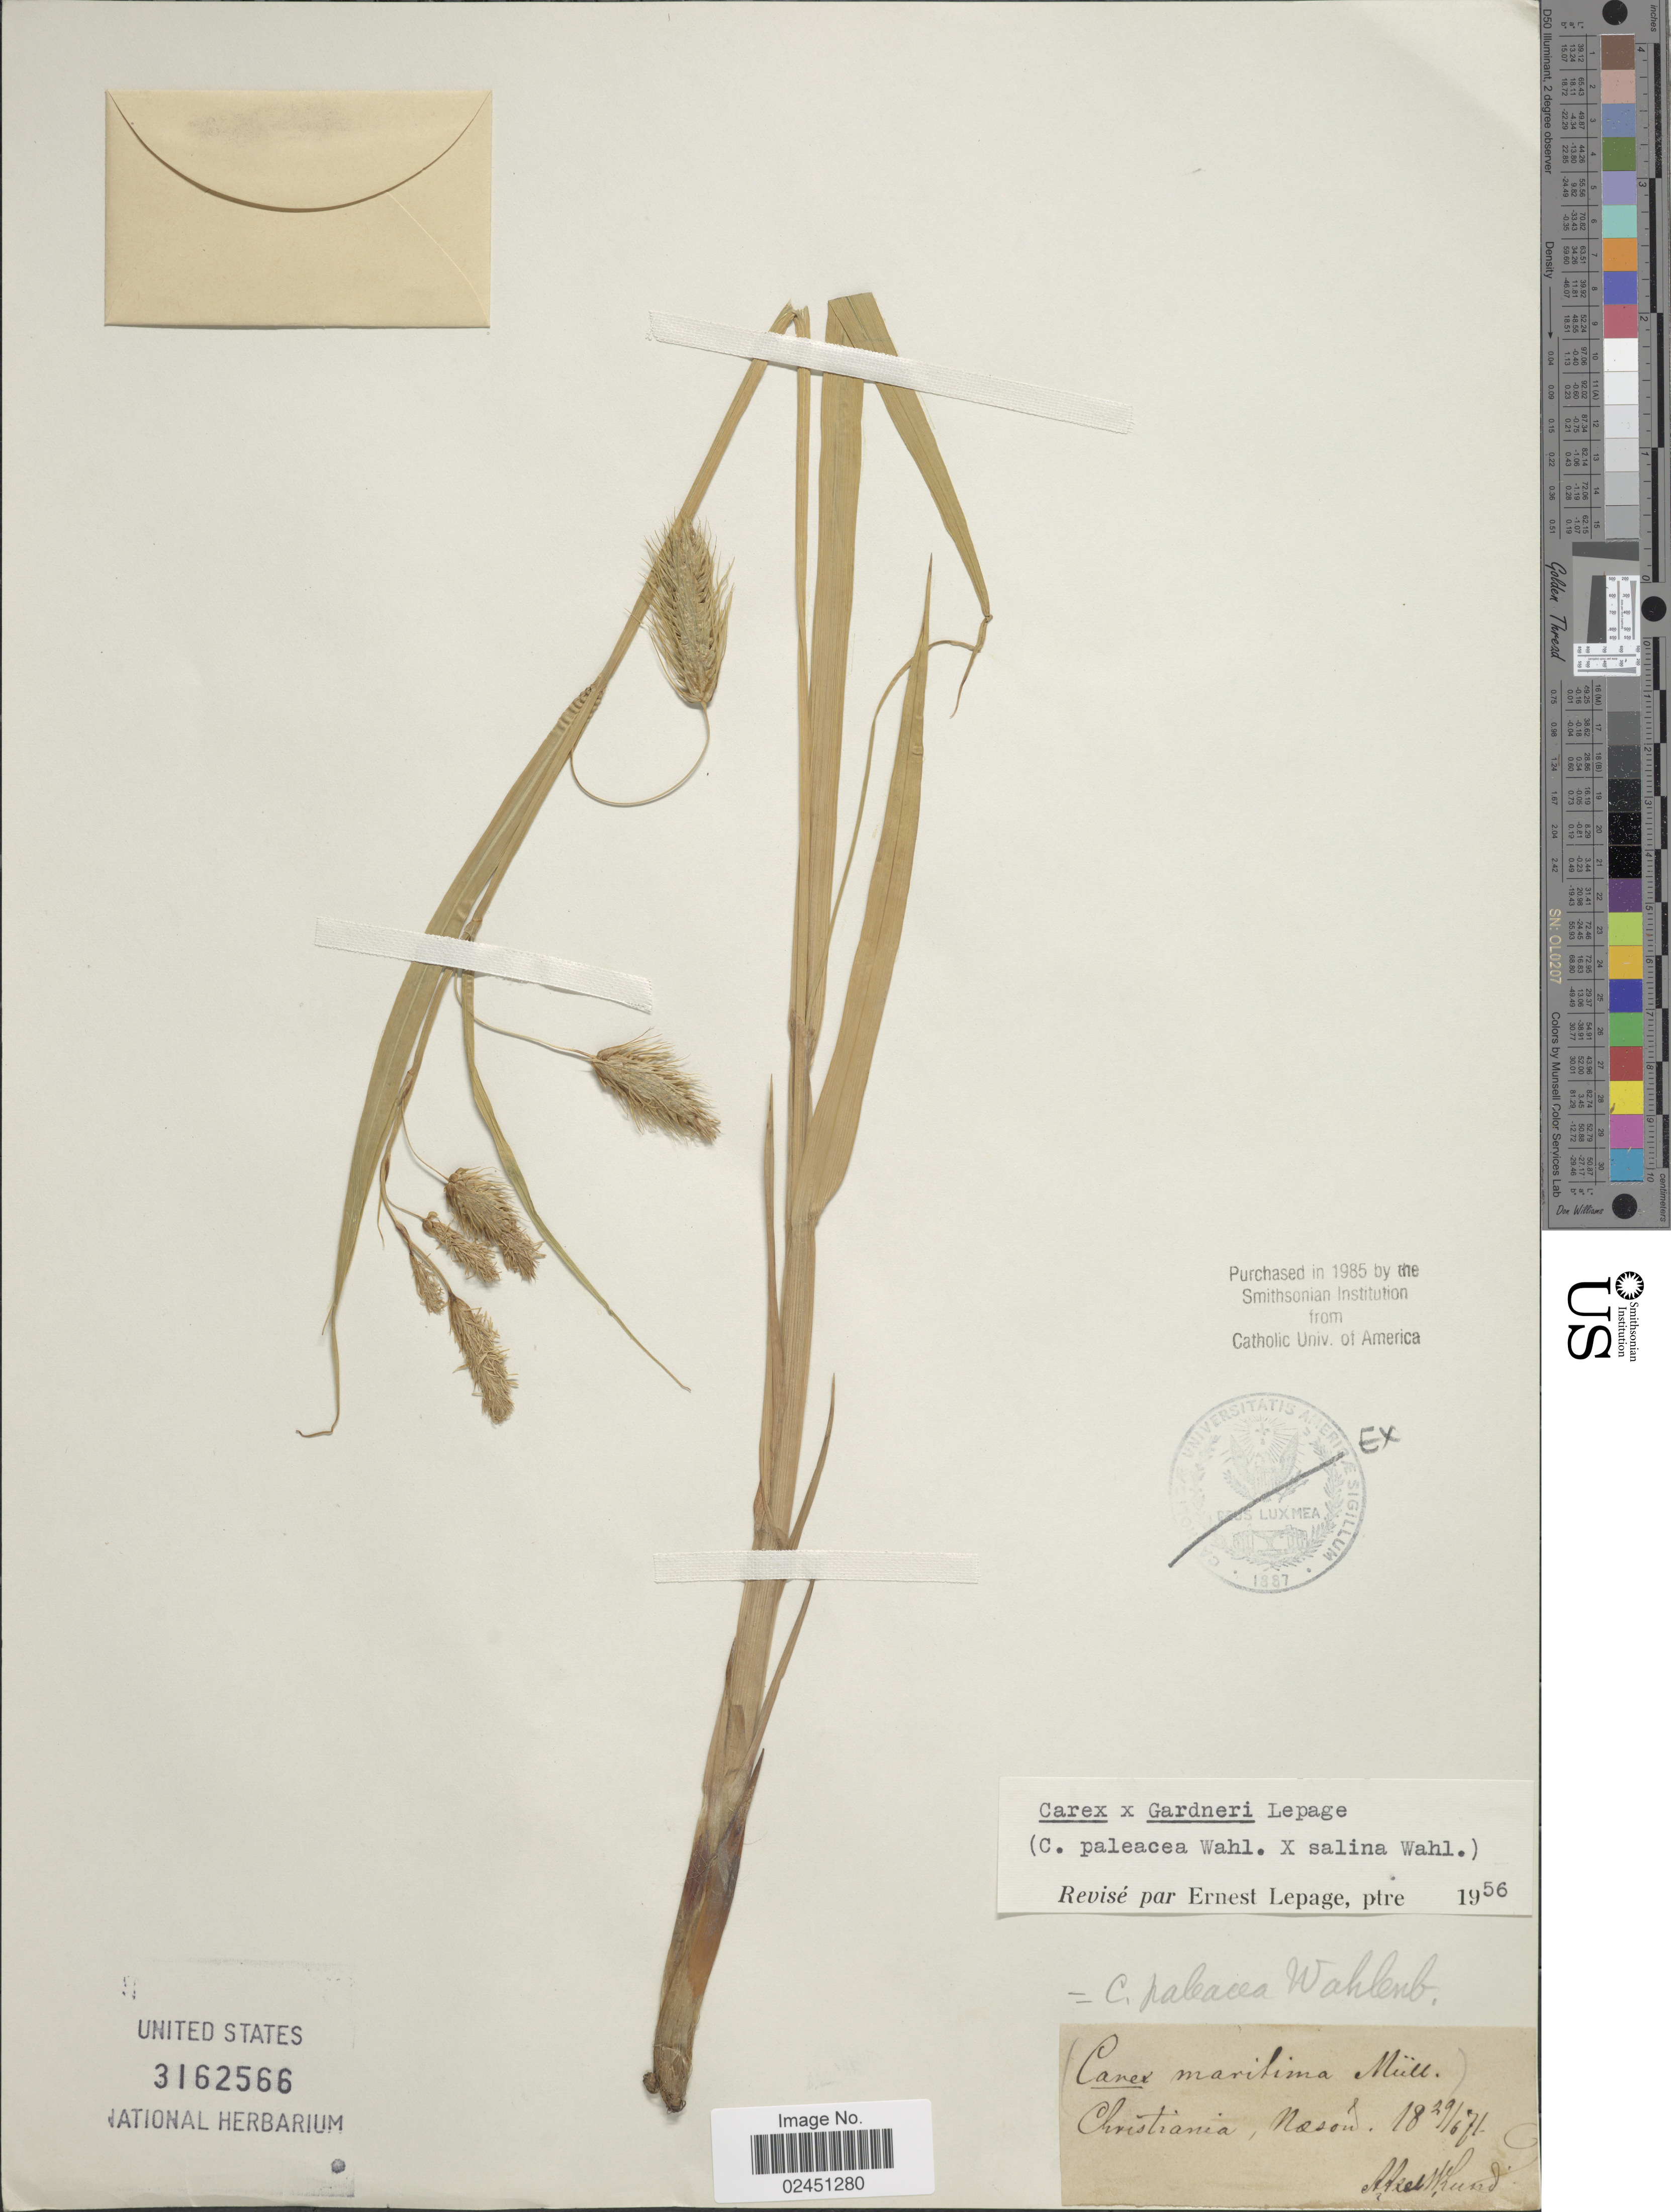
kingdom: Plantae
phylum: Tracheophyta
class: Liliopsida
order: Poales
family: Cyperaceae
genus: Carex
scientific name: Carex paleacea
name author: Schreb. ex Wahlenb.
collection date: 1871-06-29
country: Norway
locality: Christiania, Nosord [interpreted]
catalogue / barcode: US 3162566